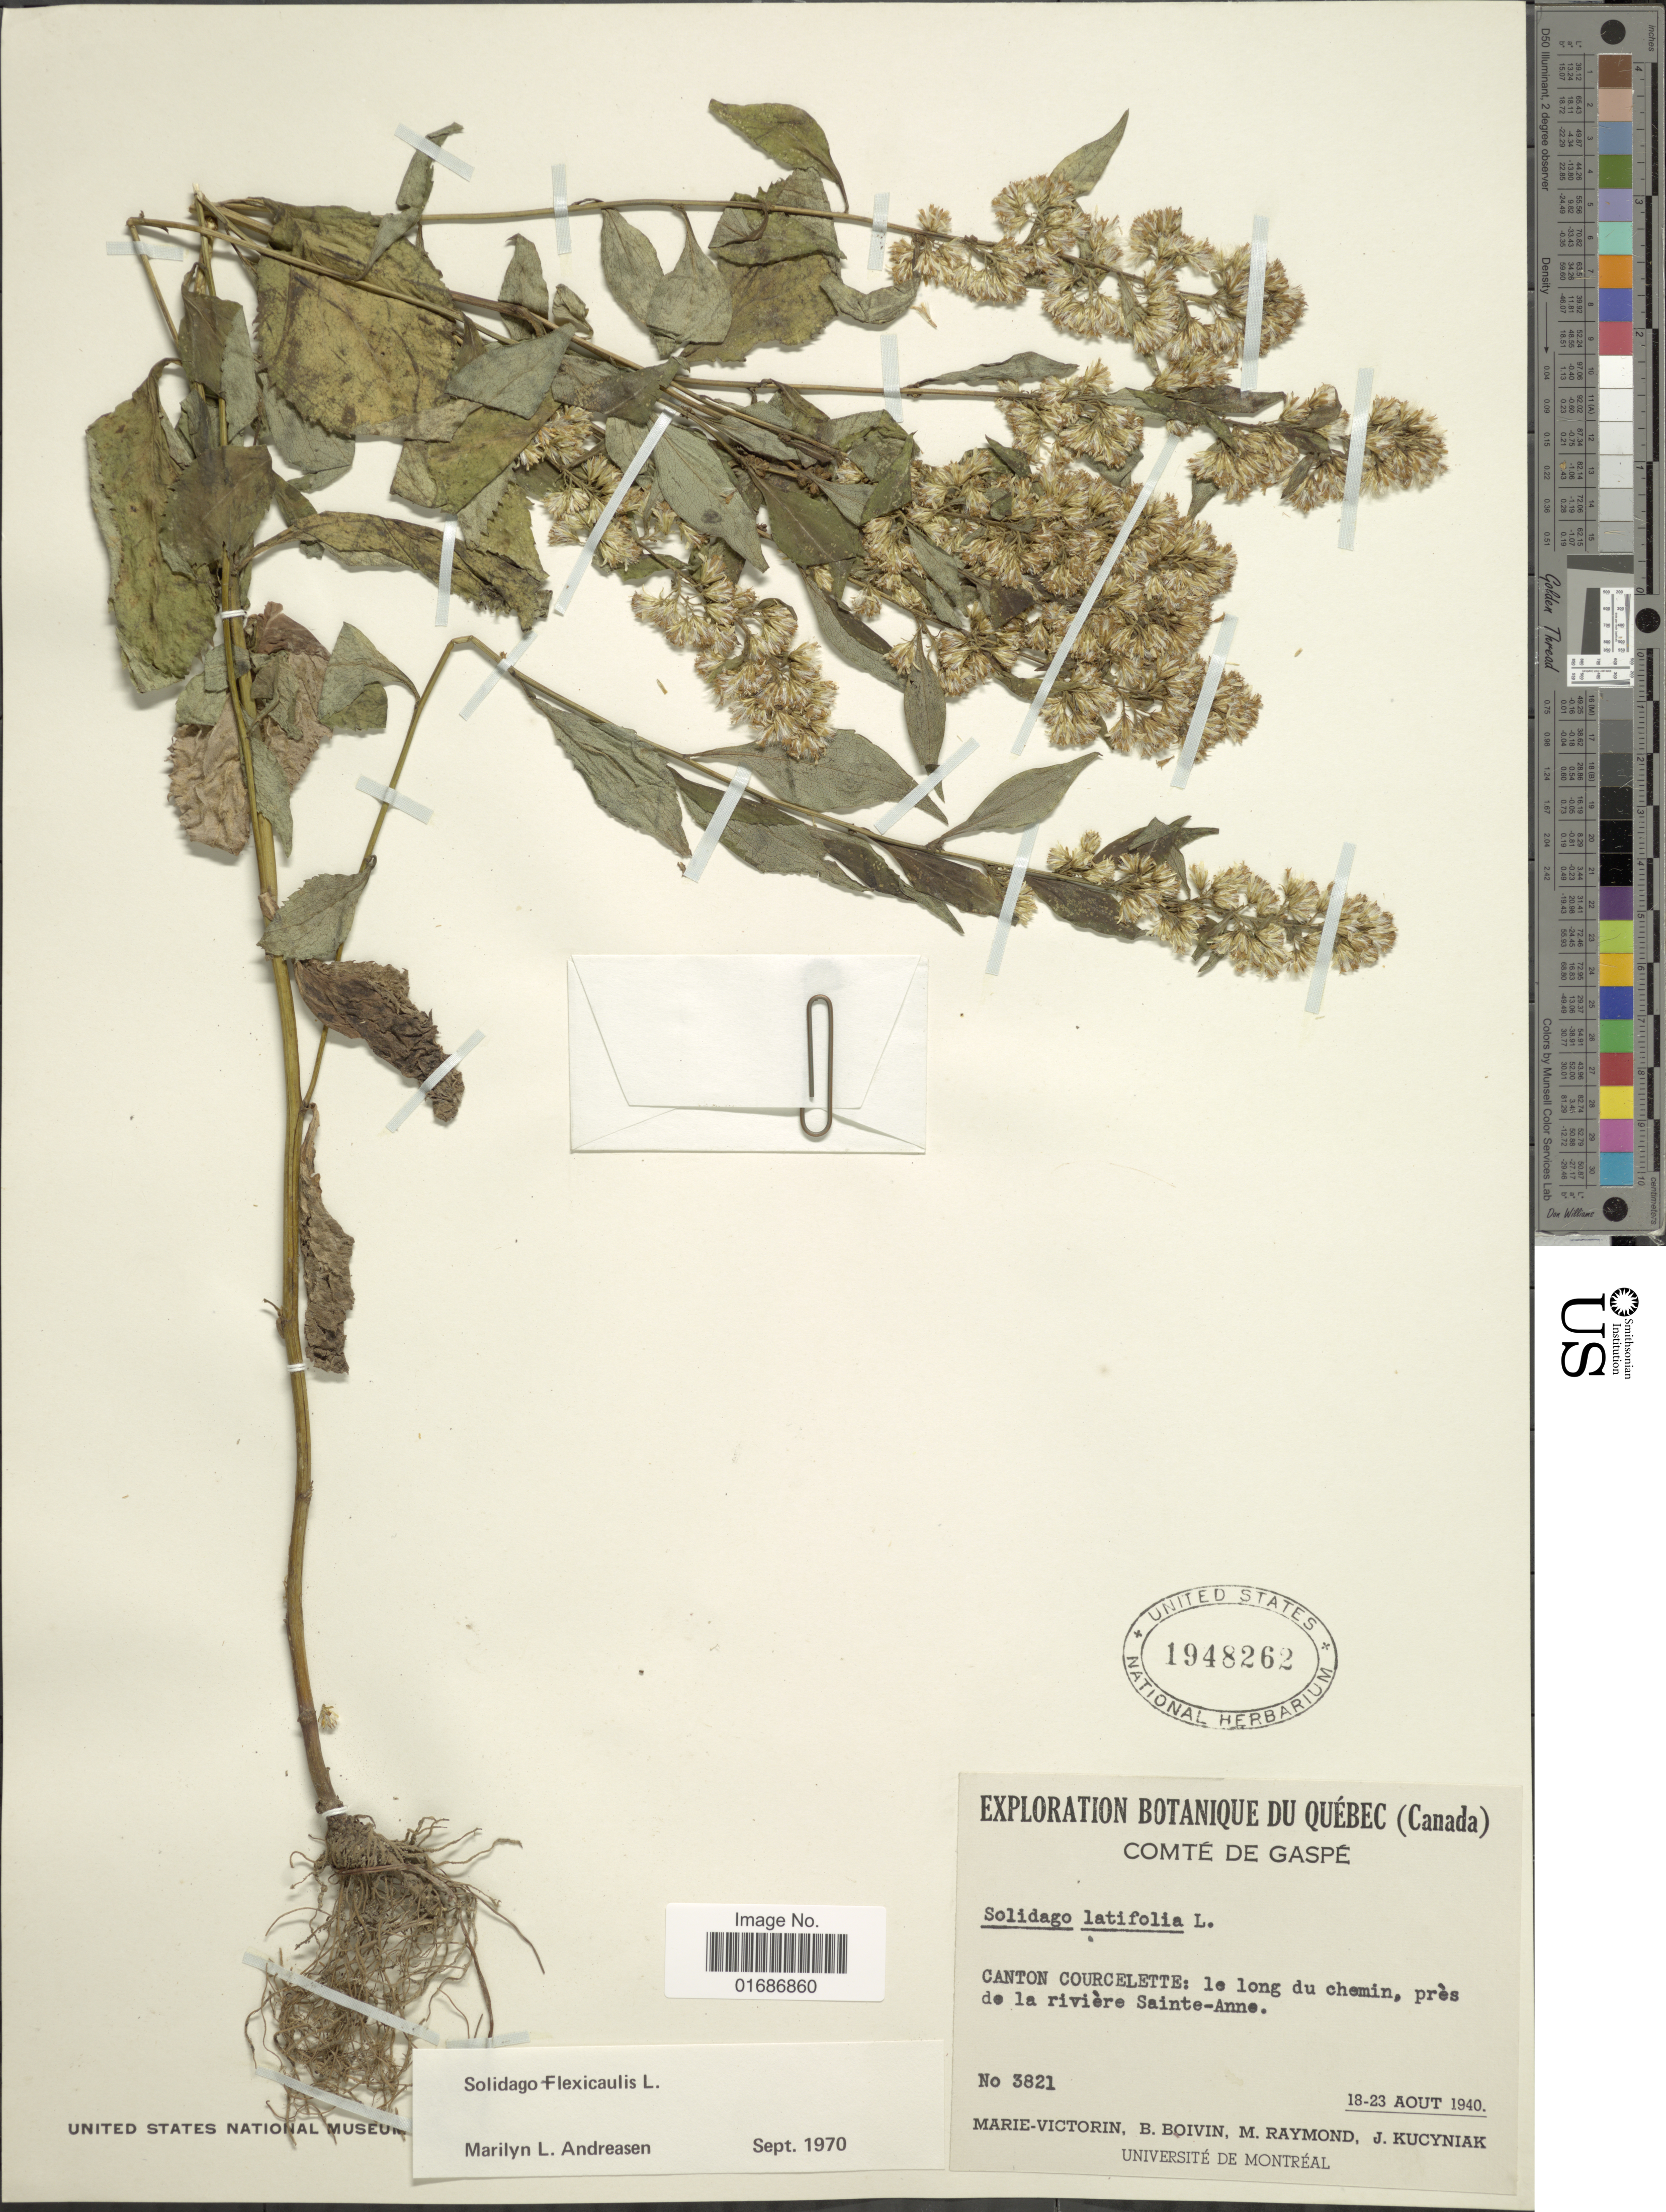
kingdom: Plantae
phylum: Tracheophyta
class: Magnoliopsida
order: Asterales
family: Asteraceae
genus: Solidago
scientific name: Solidago flexicaulis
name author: L.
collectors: -. Marie-Victorin, J. R. B. Boivin, M. Raymond & J. Kucyniak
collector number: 3821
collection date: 1940-08-18/1940-08-23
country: Canada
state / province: Quebec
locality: Comte de Gaspe, Canton Courcelette: le long du chemin, pres de la riviere Sainte-Anne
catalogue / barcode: US 1948262